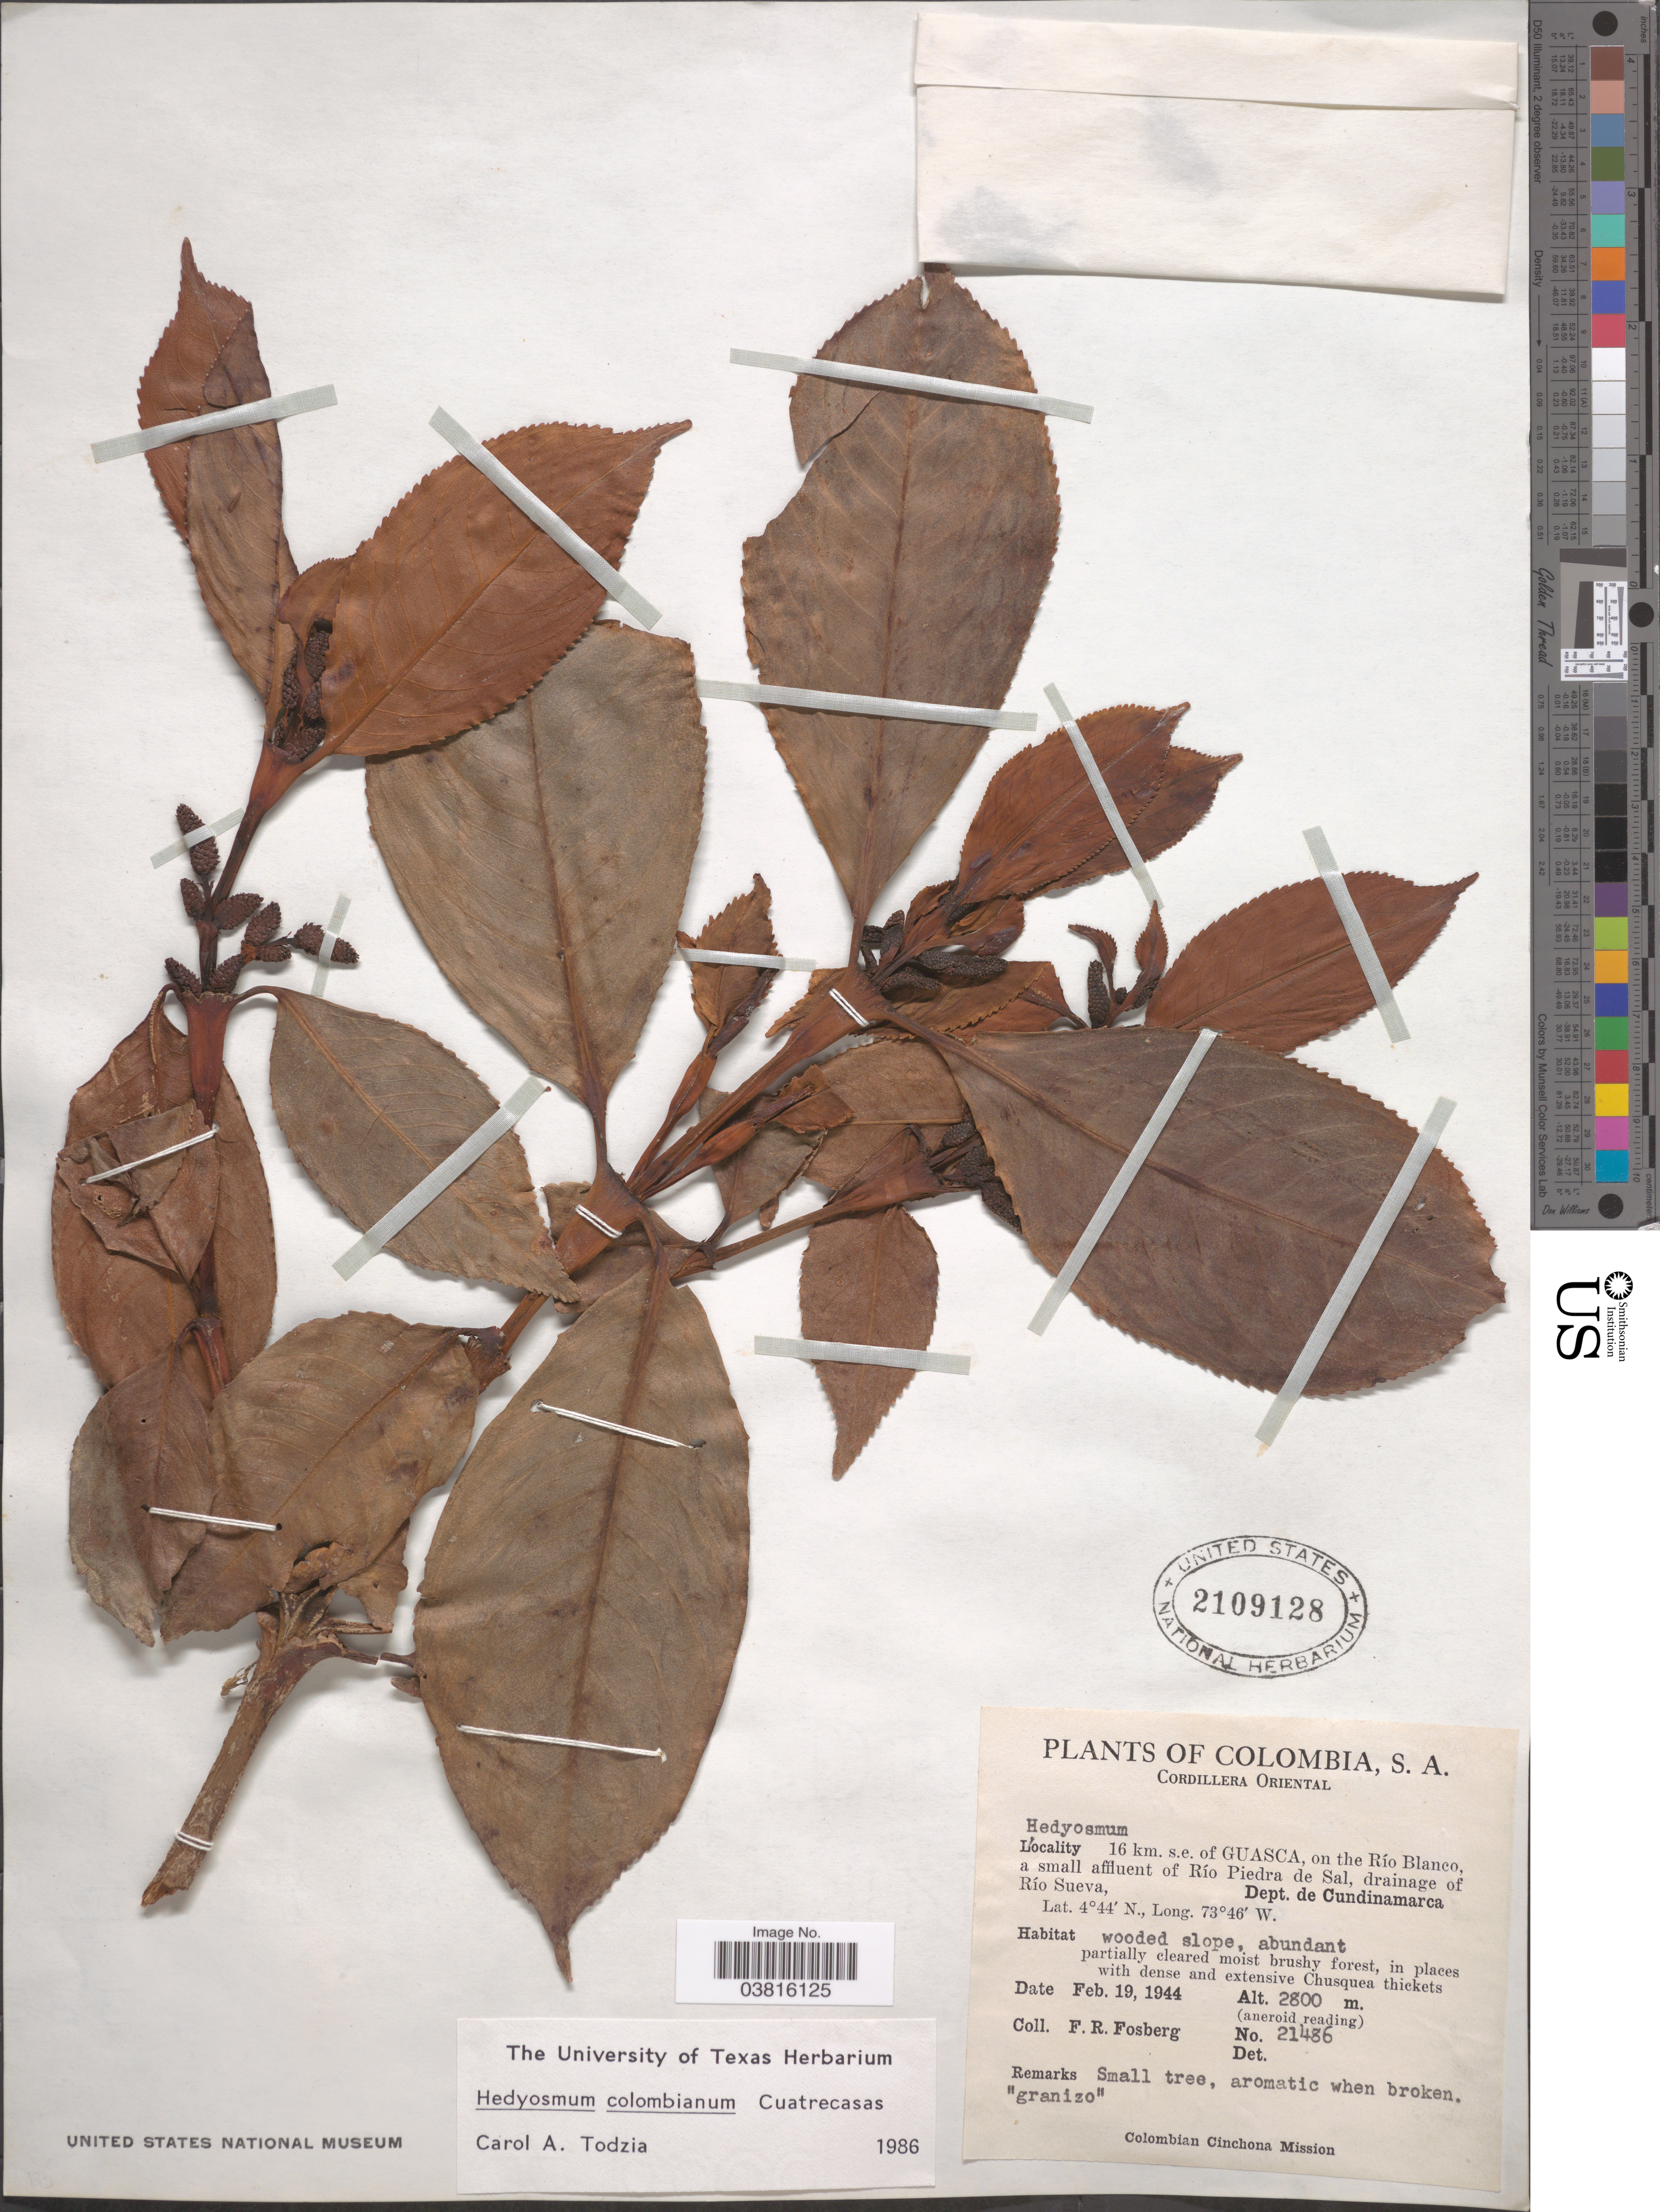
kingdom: Plantae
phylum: Tracheophyta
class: Magnoliopsida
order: Chloranthales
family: Chloranthaceae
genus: Hedyosmum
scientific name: Hedyosmum colombianum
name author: Cuatrec.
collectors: F. R. Fosberg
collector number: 21486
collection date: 1944-02-19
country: Colombia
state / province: Cundinamarca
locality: Cordillera Oriental. 16 km. s.e. of Guasca, on the Río Blanco, a small affluent of Río Piedra de Sal, drainage of Río Sueva, Dept. de Cundinamarca. Wooded slope.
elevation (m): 2800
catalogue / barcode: US 2109128